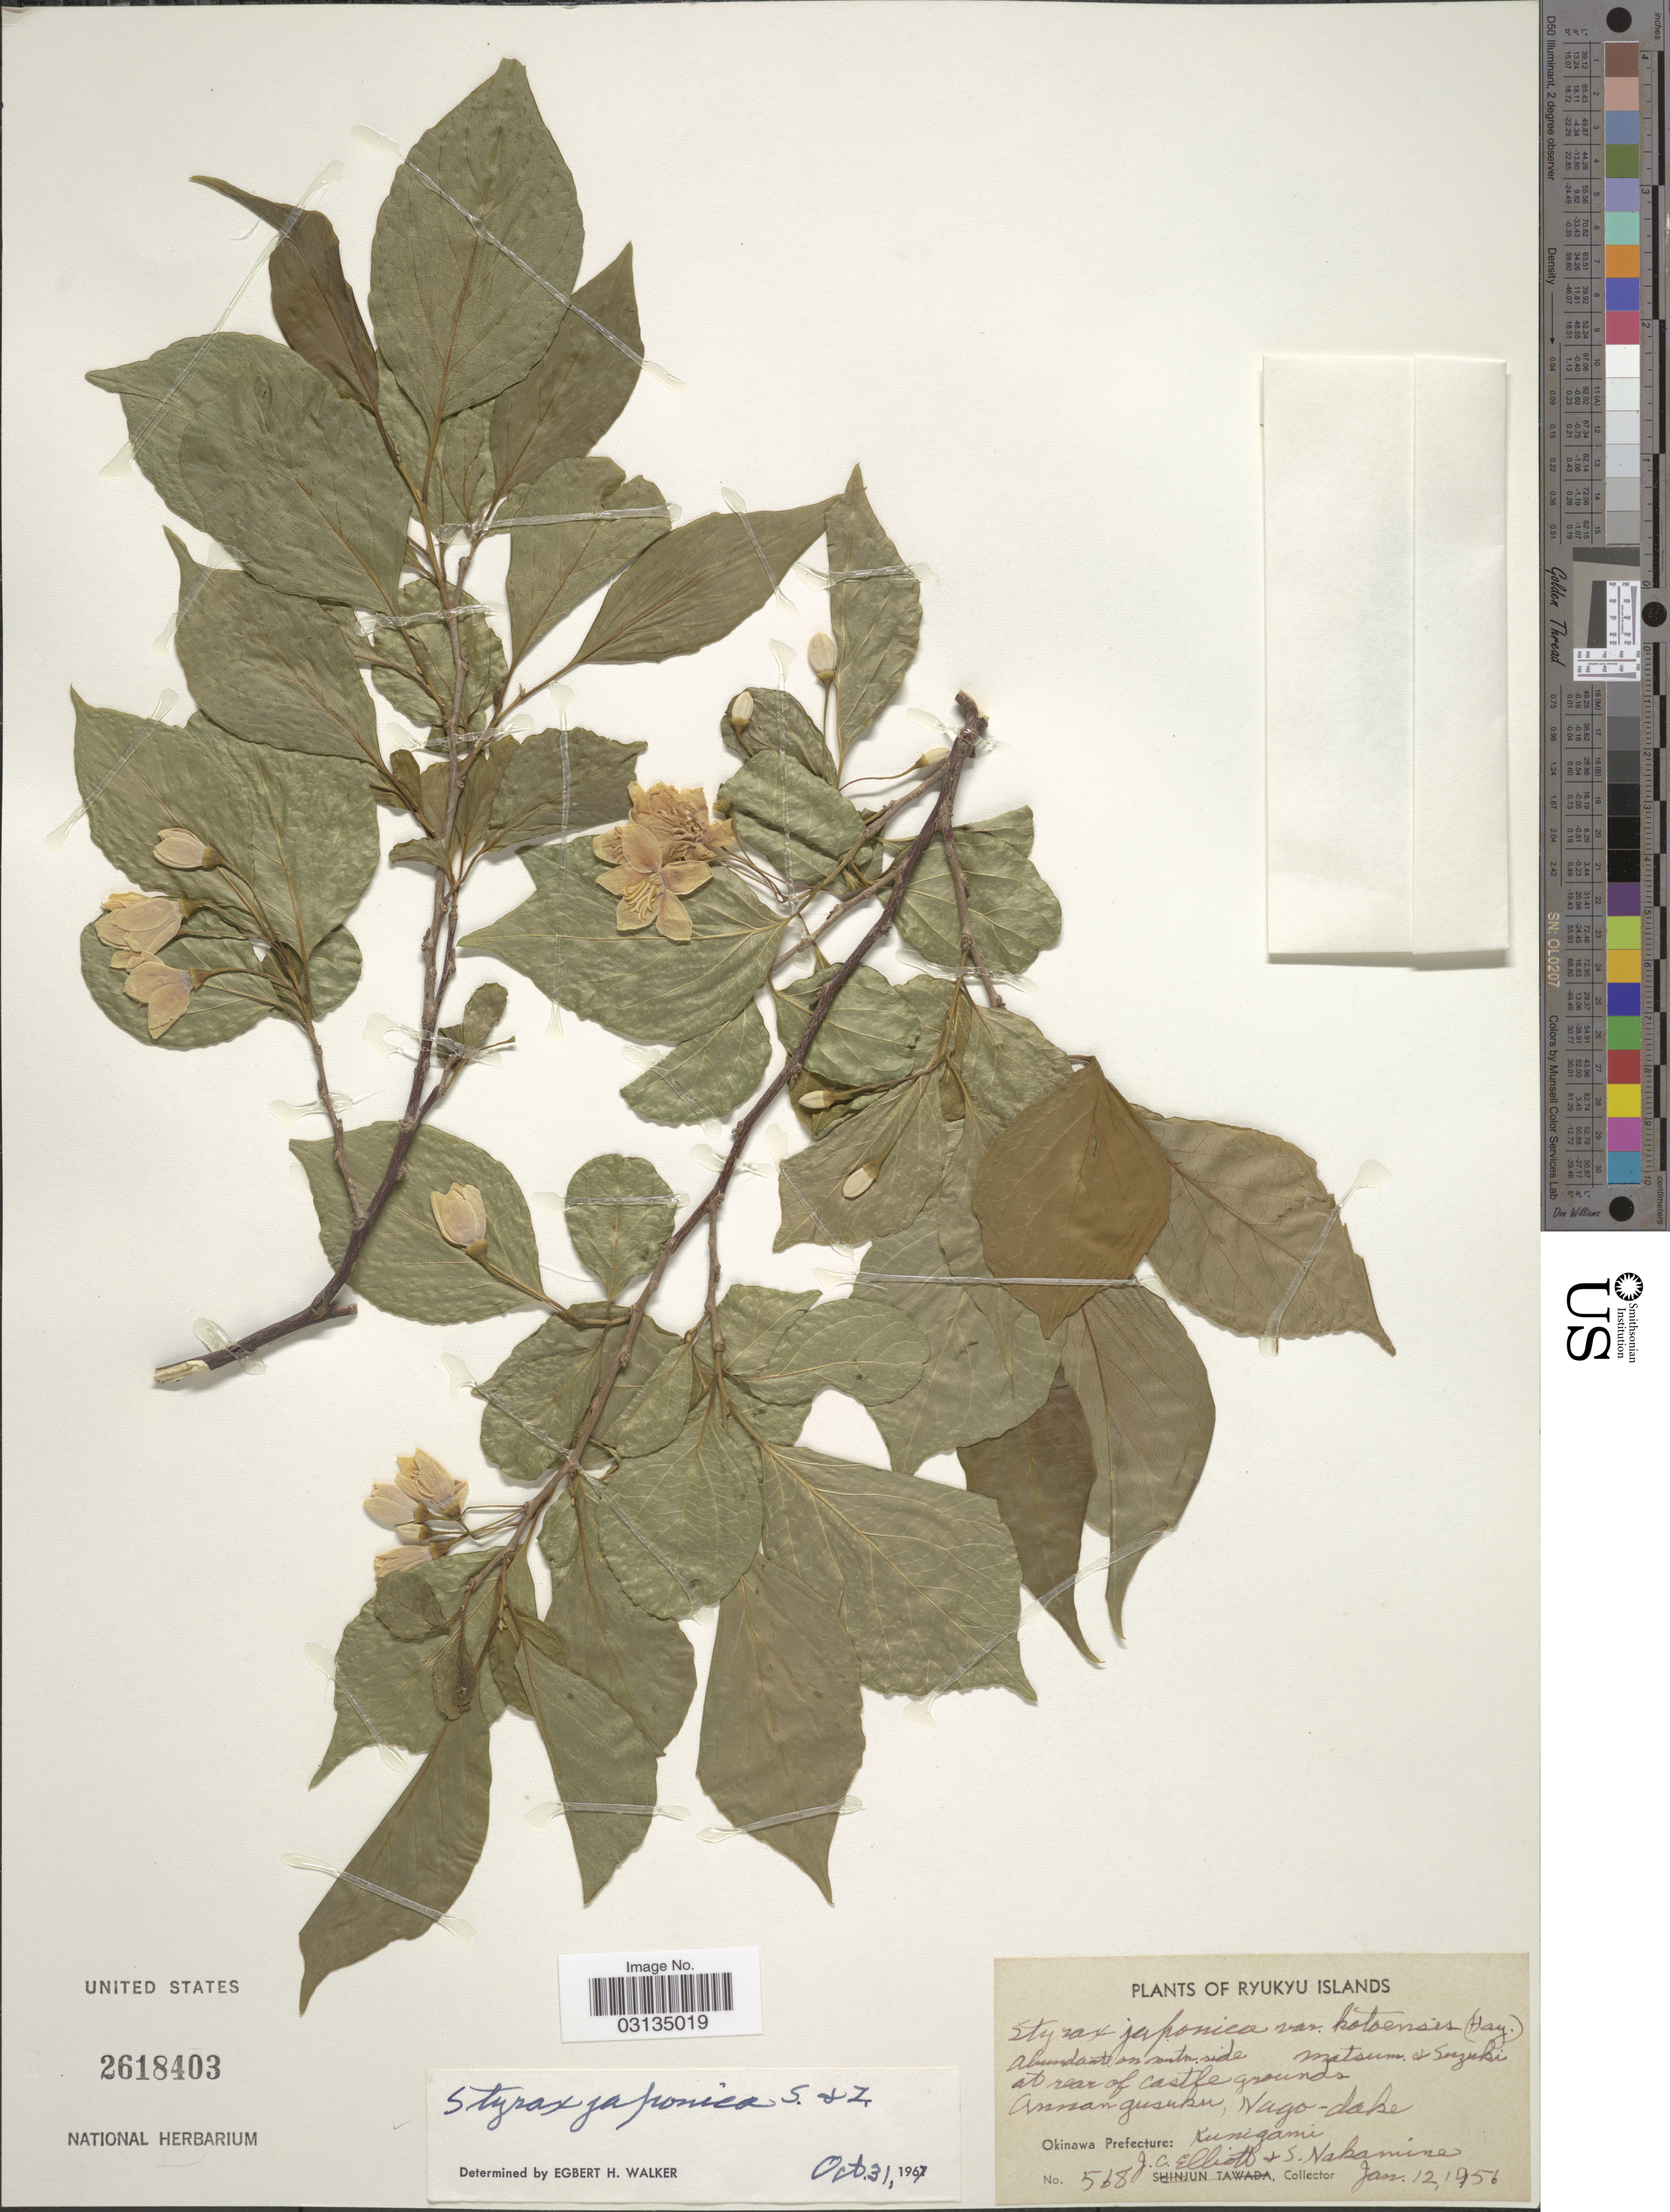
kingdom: Plantae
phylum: Tracheophyta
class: Magnoliopsida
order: Ericales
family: Styracaceae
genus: Styrax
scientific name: Styrax japonicus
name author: Siebold & Zucc.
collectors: J. C. Elliott & S. Nakamine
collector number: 5680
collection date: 1956-01-12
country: Japan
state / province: Okinawa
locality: Ryukyu Islands, at rear of Castle grounds, Annan Gusuku, Nago-dake, Okinawa Prefecture: Kunigami.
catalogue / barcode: US 2618403